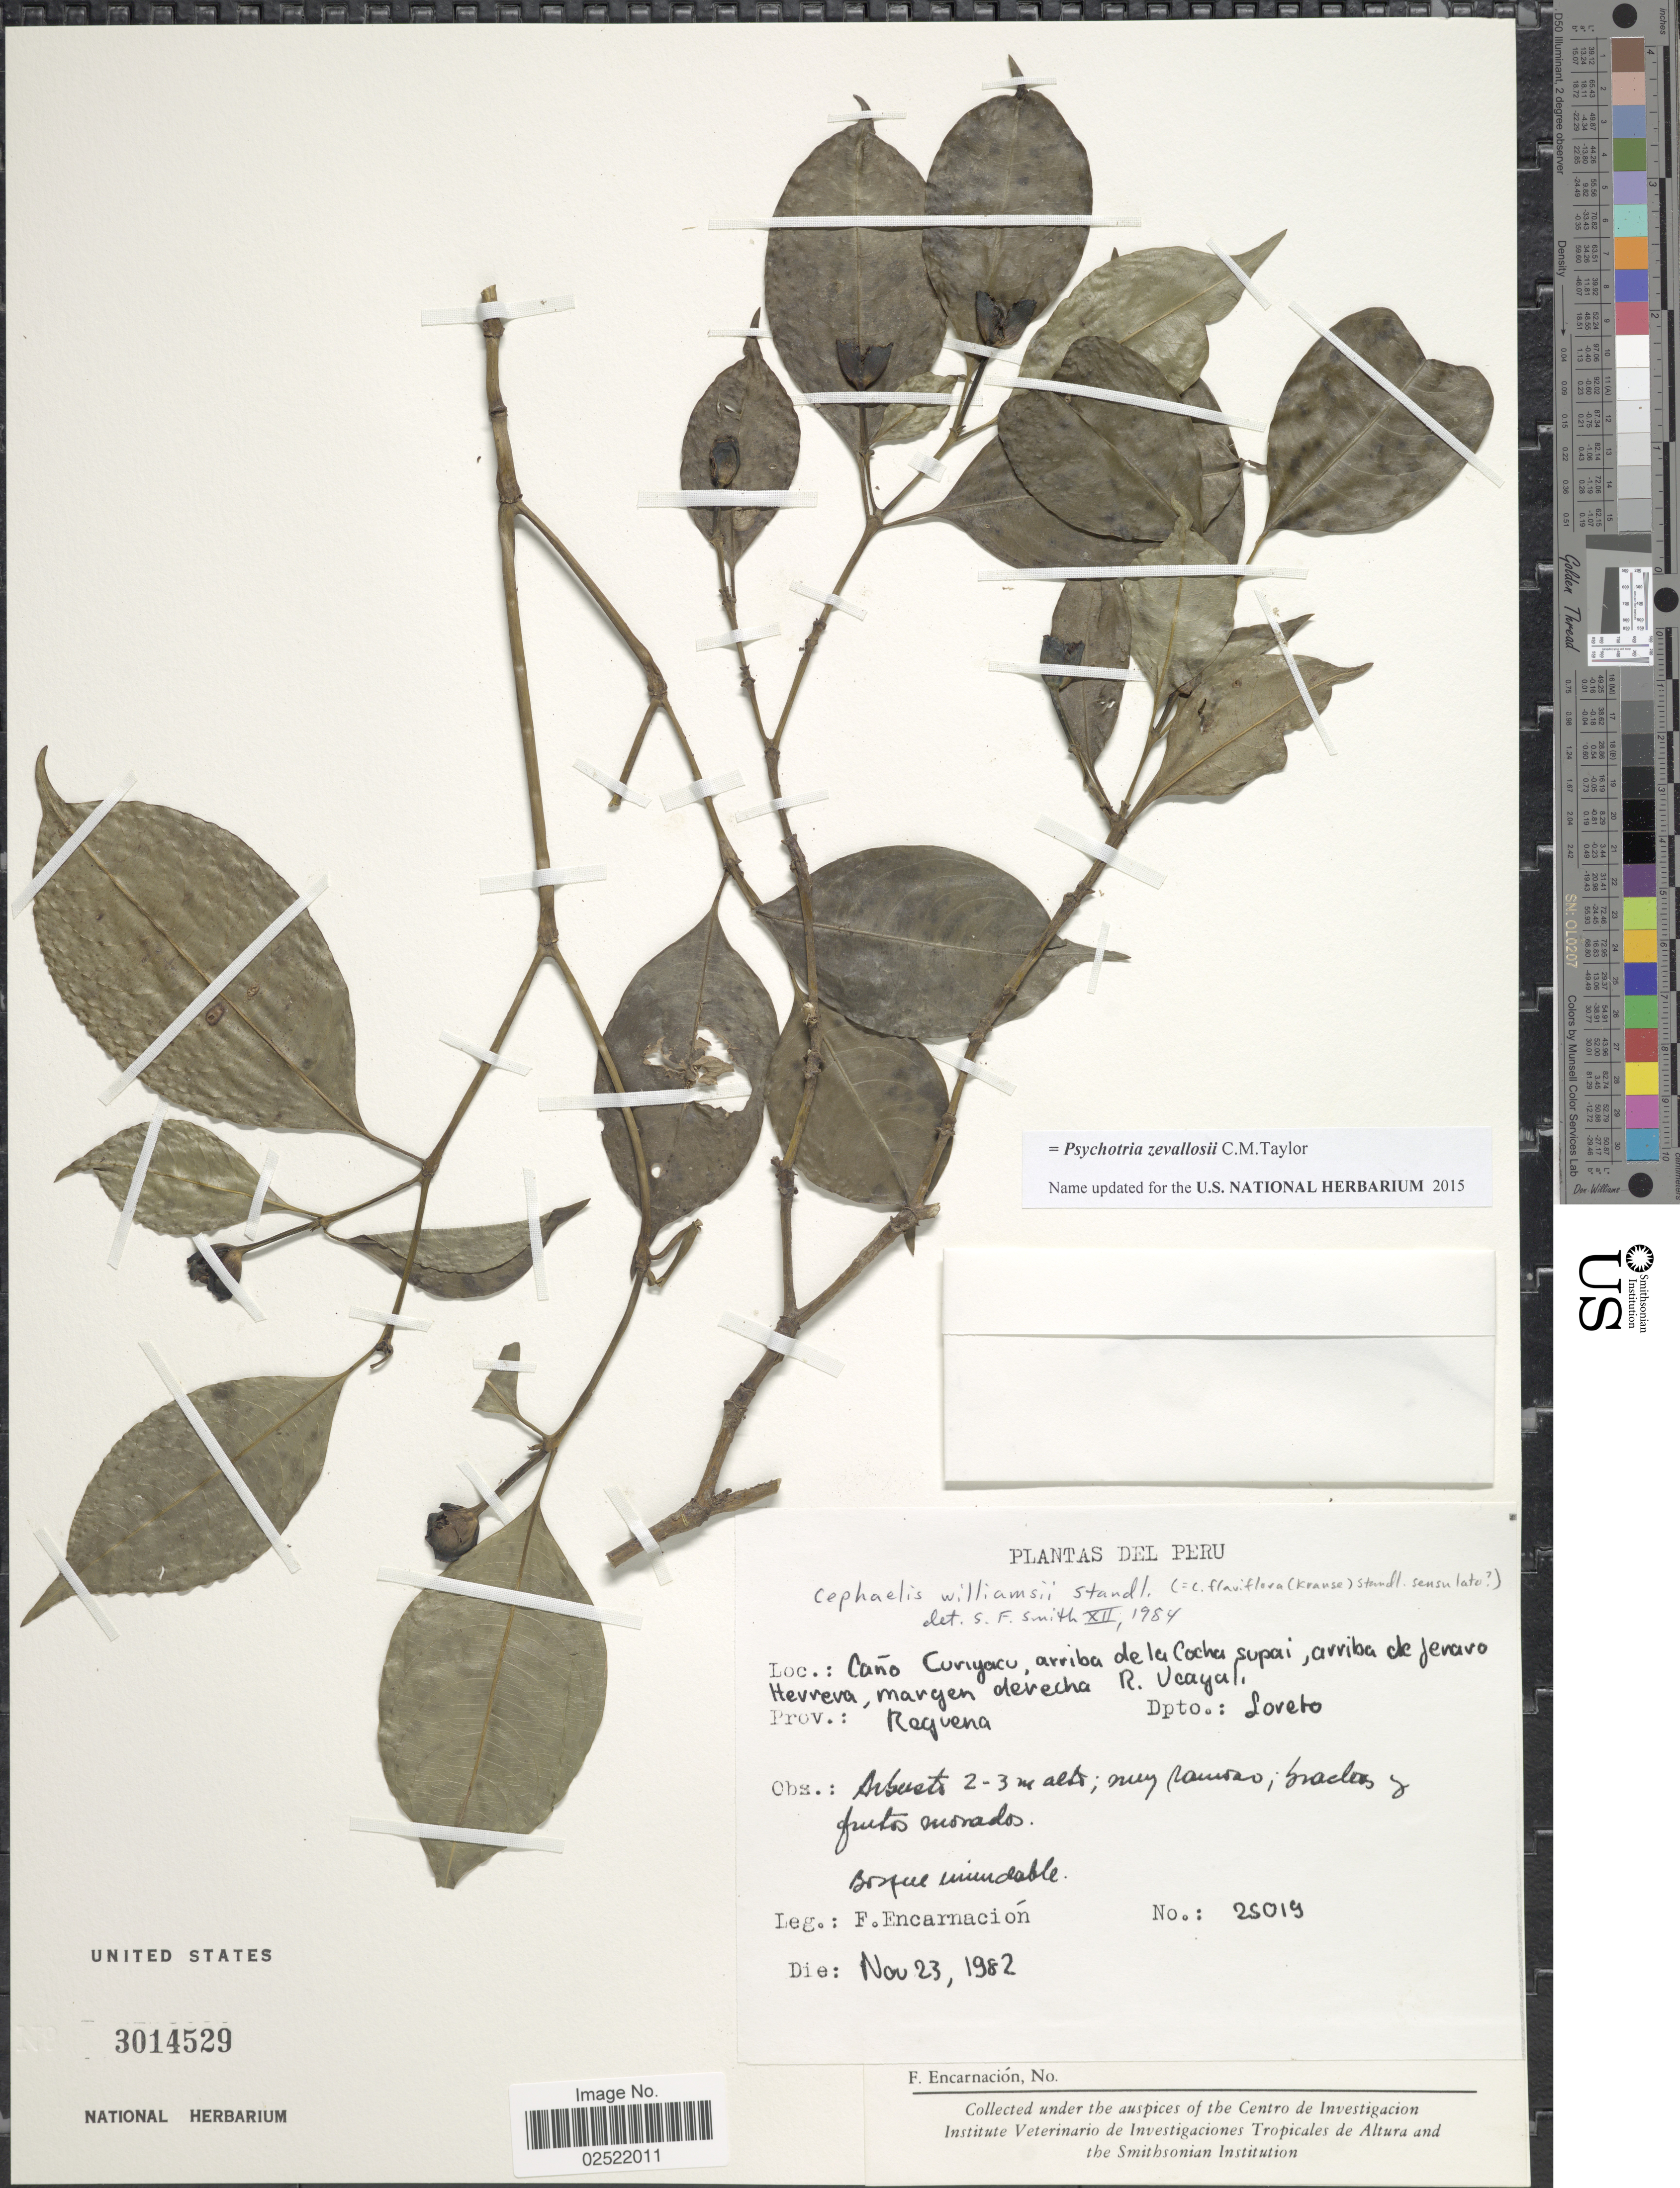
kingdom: Plantae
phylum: Tracheophyta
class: Magnoliopsida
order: Gentianales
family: Rubiaceae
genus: Psychotria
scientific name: Psychotria zevallosii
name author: C.M. Taylor in Brako & Zarucchi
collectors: F. Encarnación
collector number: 25019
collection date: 1982-11-23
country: Peru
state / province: Loreto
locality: Caño Curiyacu, arriba de la Cocha supai, arriba de Jenaro Herrera, margen derecha R. Ucayali, Prov. Requena, Dpto. Loreto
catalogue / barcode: US 3014529